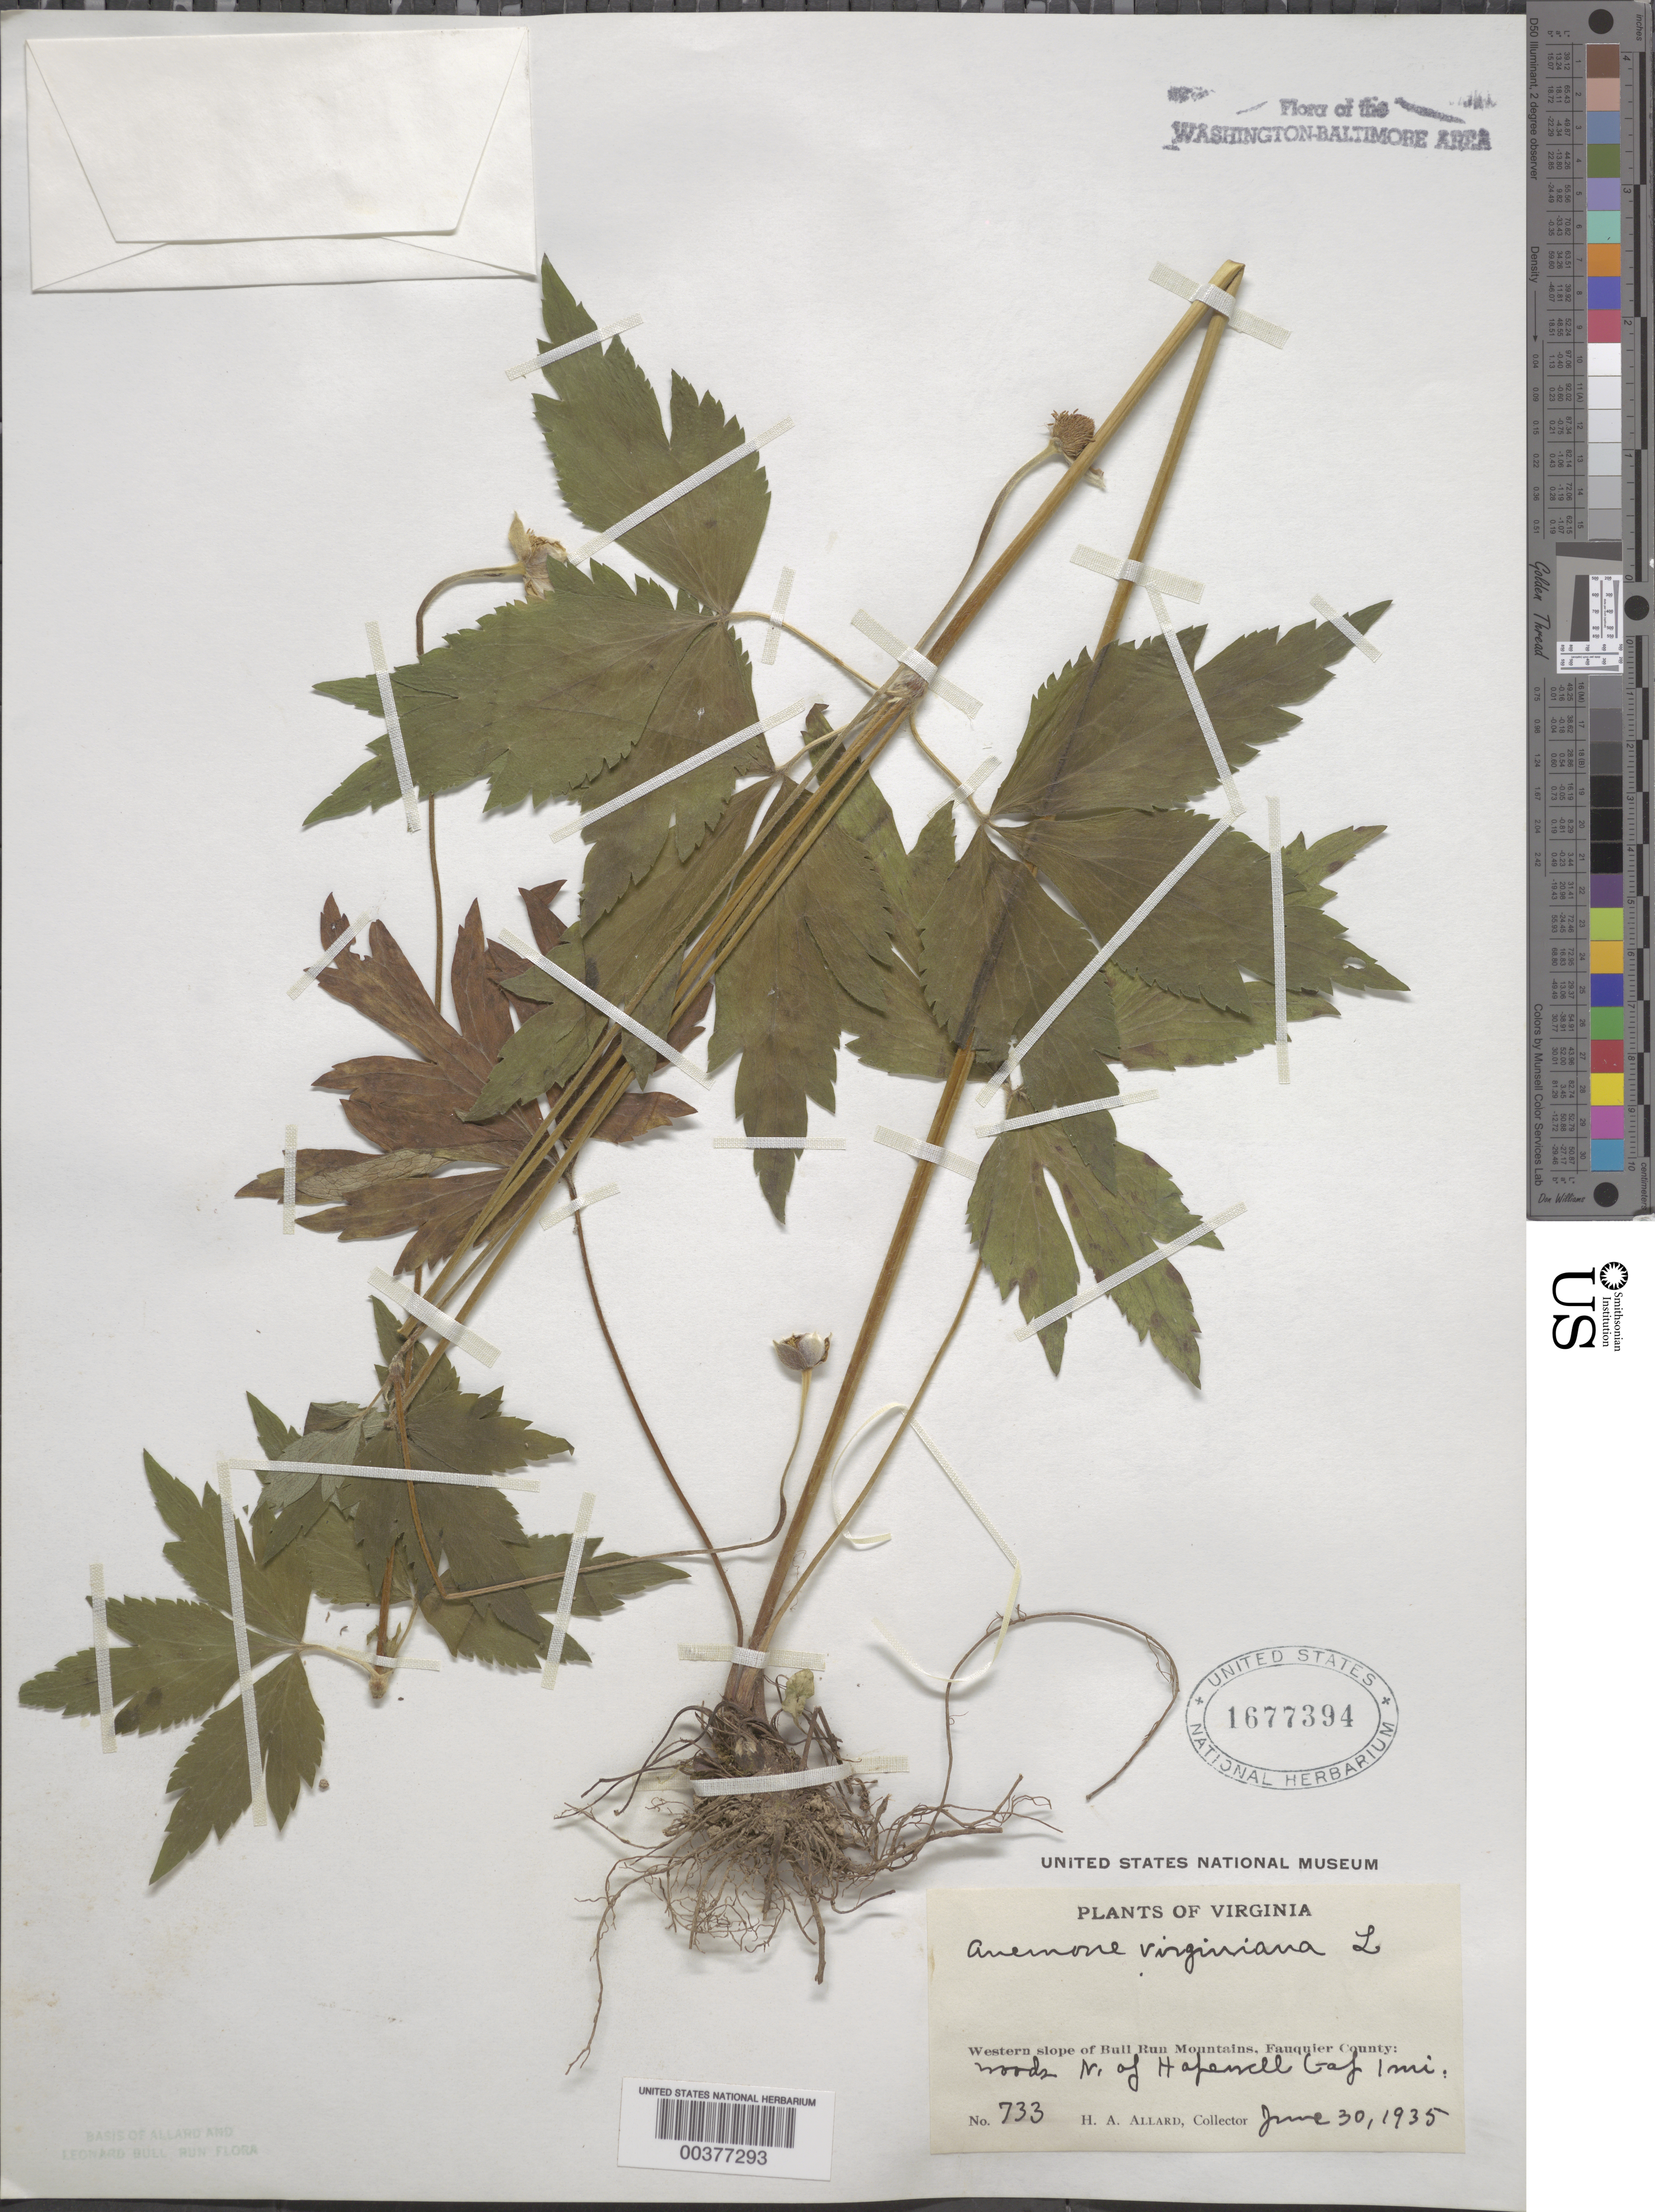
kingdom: Plantae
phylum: Tracheophyta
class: Magnoliopsida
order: Ranunculales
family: Ranunculaceae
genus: Anemone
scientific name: Anemone virginiana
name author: L.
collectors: H. A. Allard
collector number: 733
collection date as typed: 30 Jun 1935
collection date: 1935-06-30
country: United States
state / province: Virginia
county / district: Fauquier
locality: North of Hopewell Gap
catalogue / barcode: US 1677394